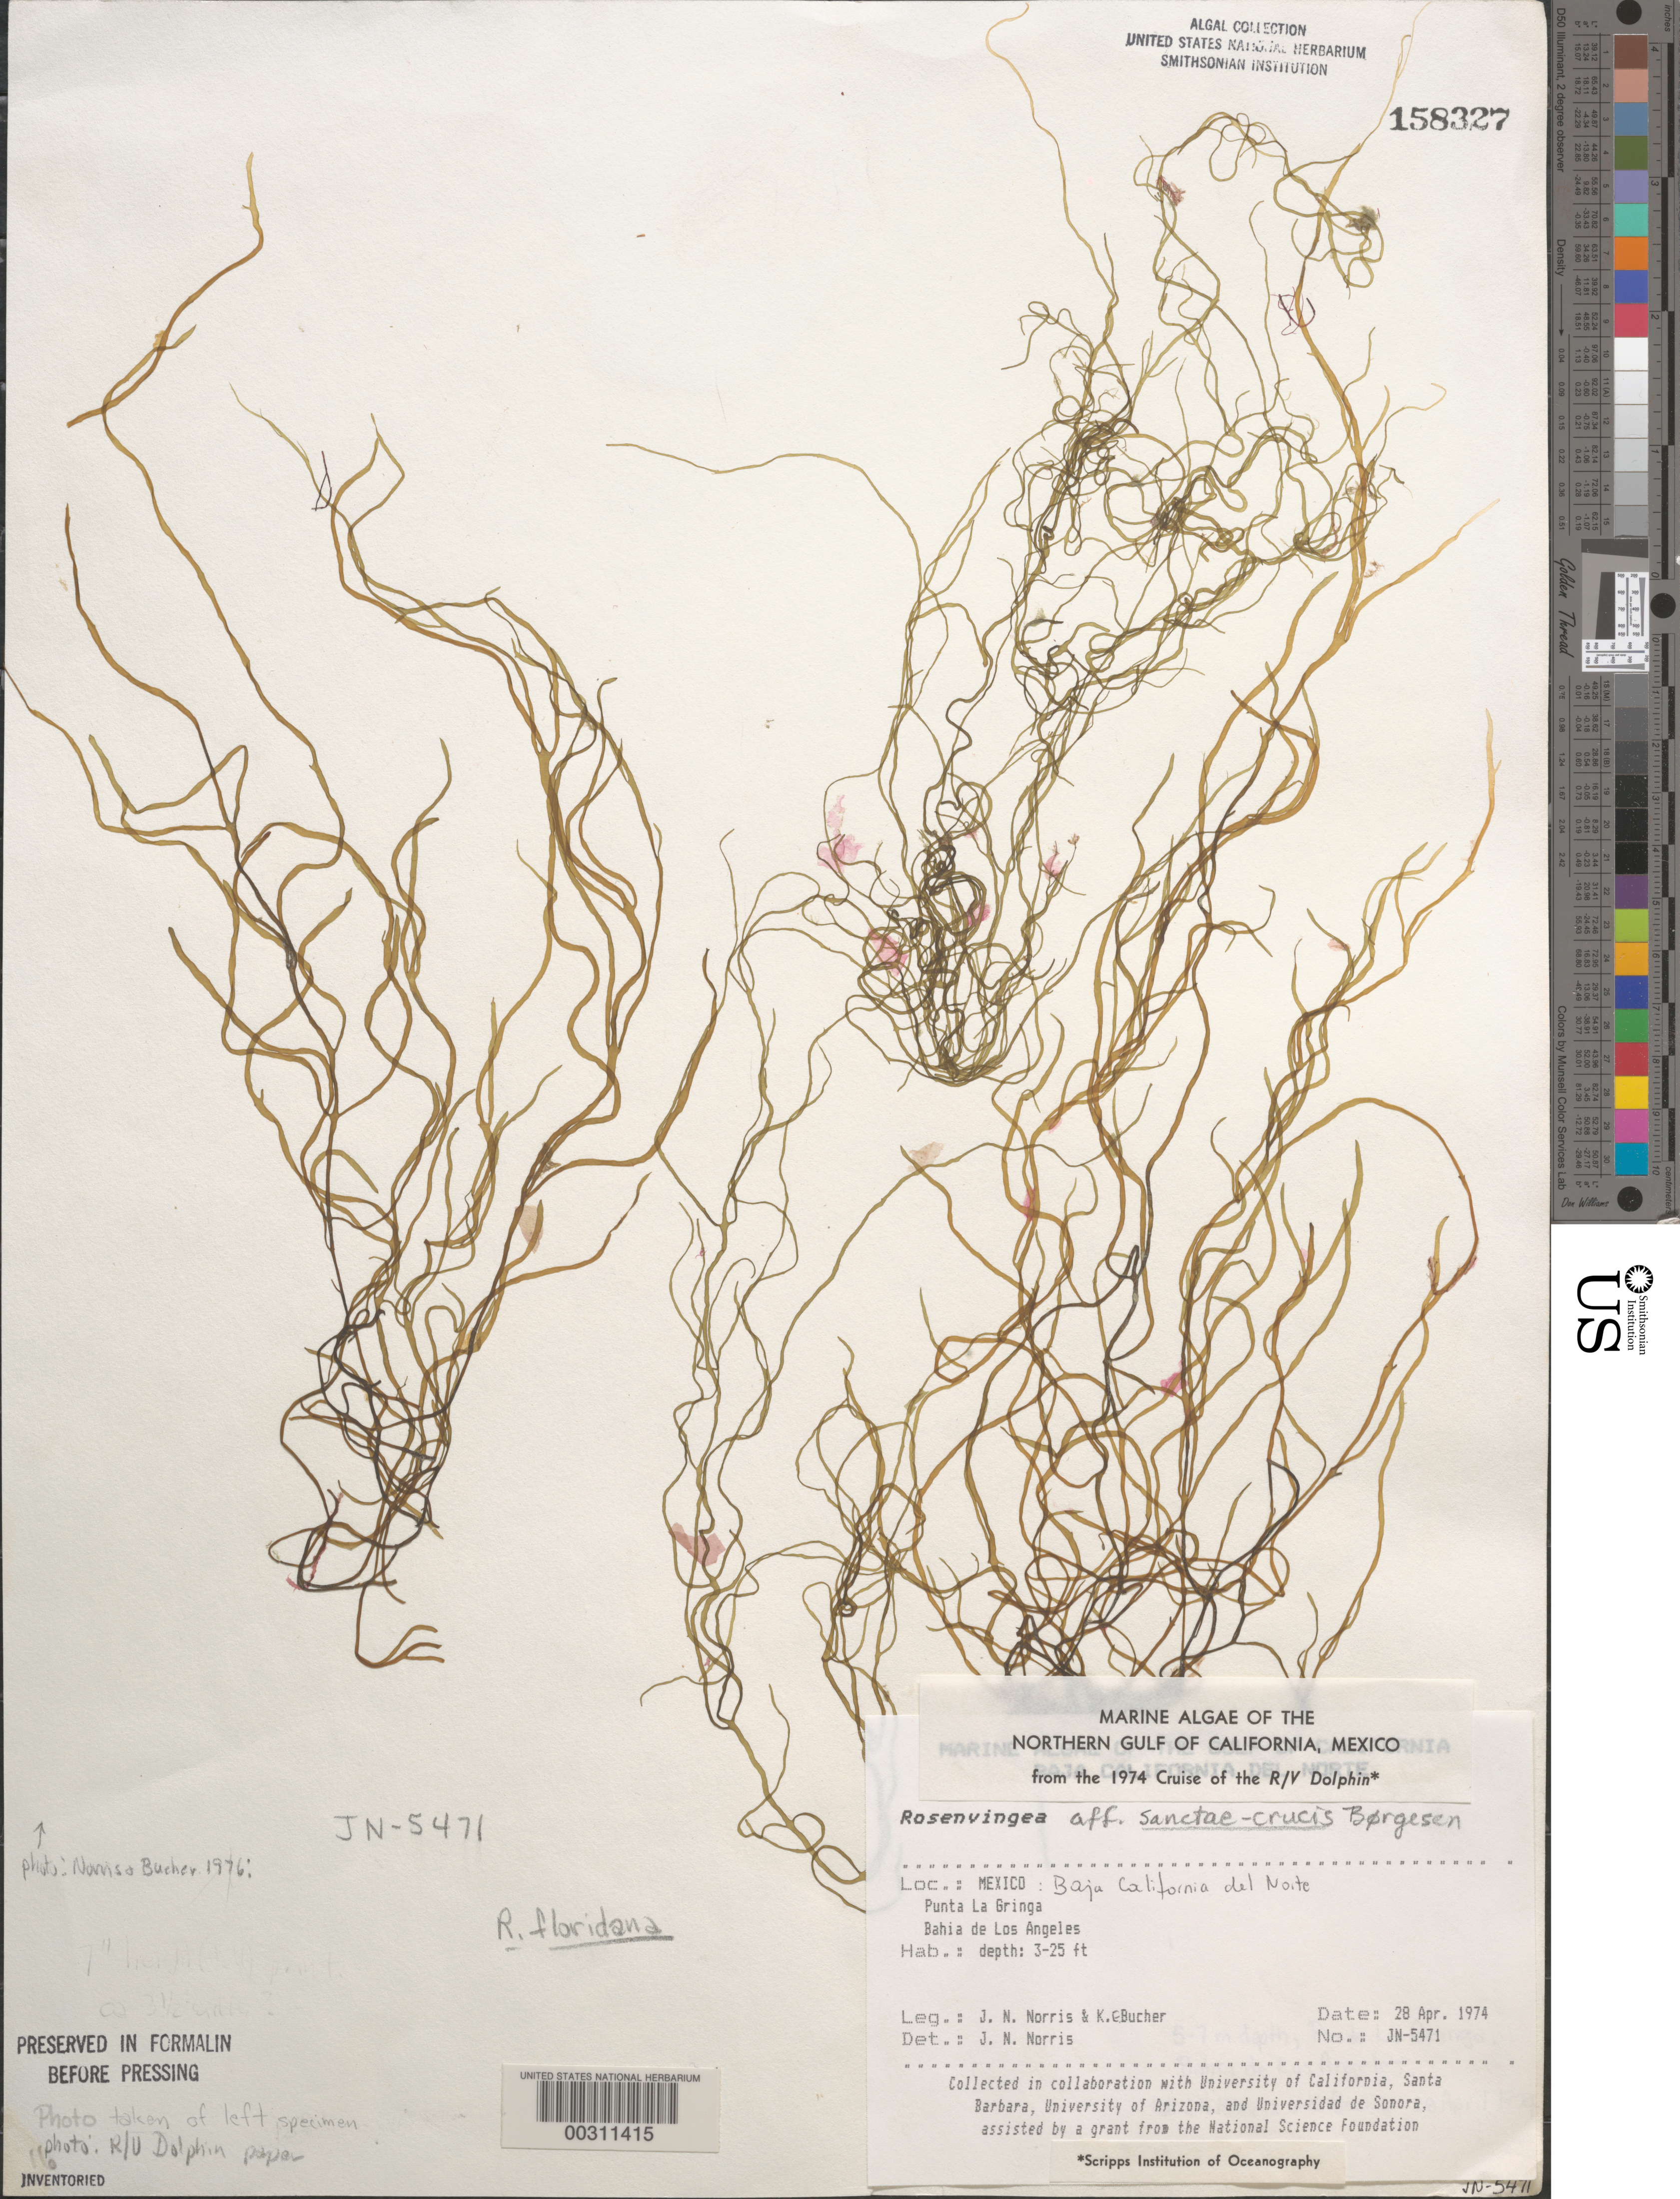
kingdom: Chromista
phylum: Ochrophyta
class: Phaeophyceae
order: Scytosiphonales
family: Scytosiphonaceae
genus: Rosenvingea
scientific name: Rosenvingea sanctae-crucis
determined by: Norris, James N.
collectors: J. N. Norris & K. E. Bucher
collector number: JN-5471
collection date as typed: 28 Apr 1974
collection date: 1974-04-28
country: Mexico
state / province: Baja California Norte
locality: Punta La Gringa, Bahia de los Angeles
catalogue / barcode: US 158327